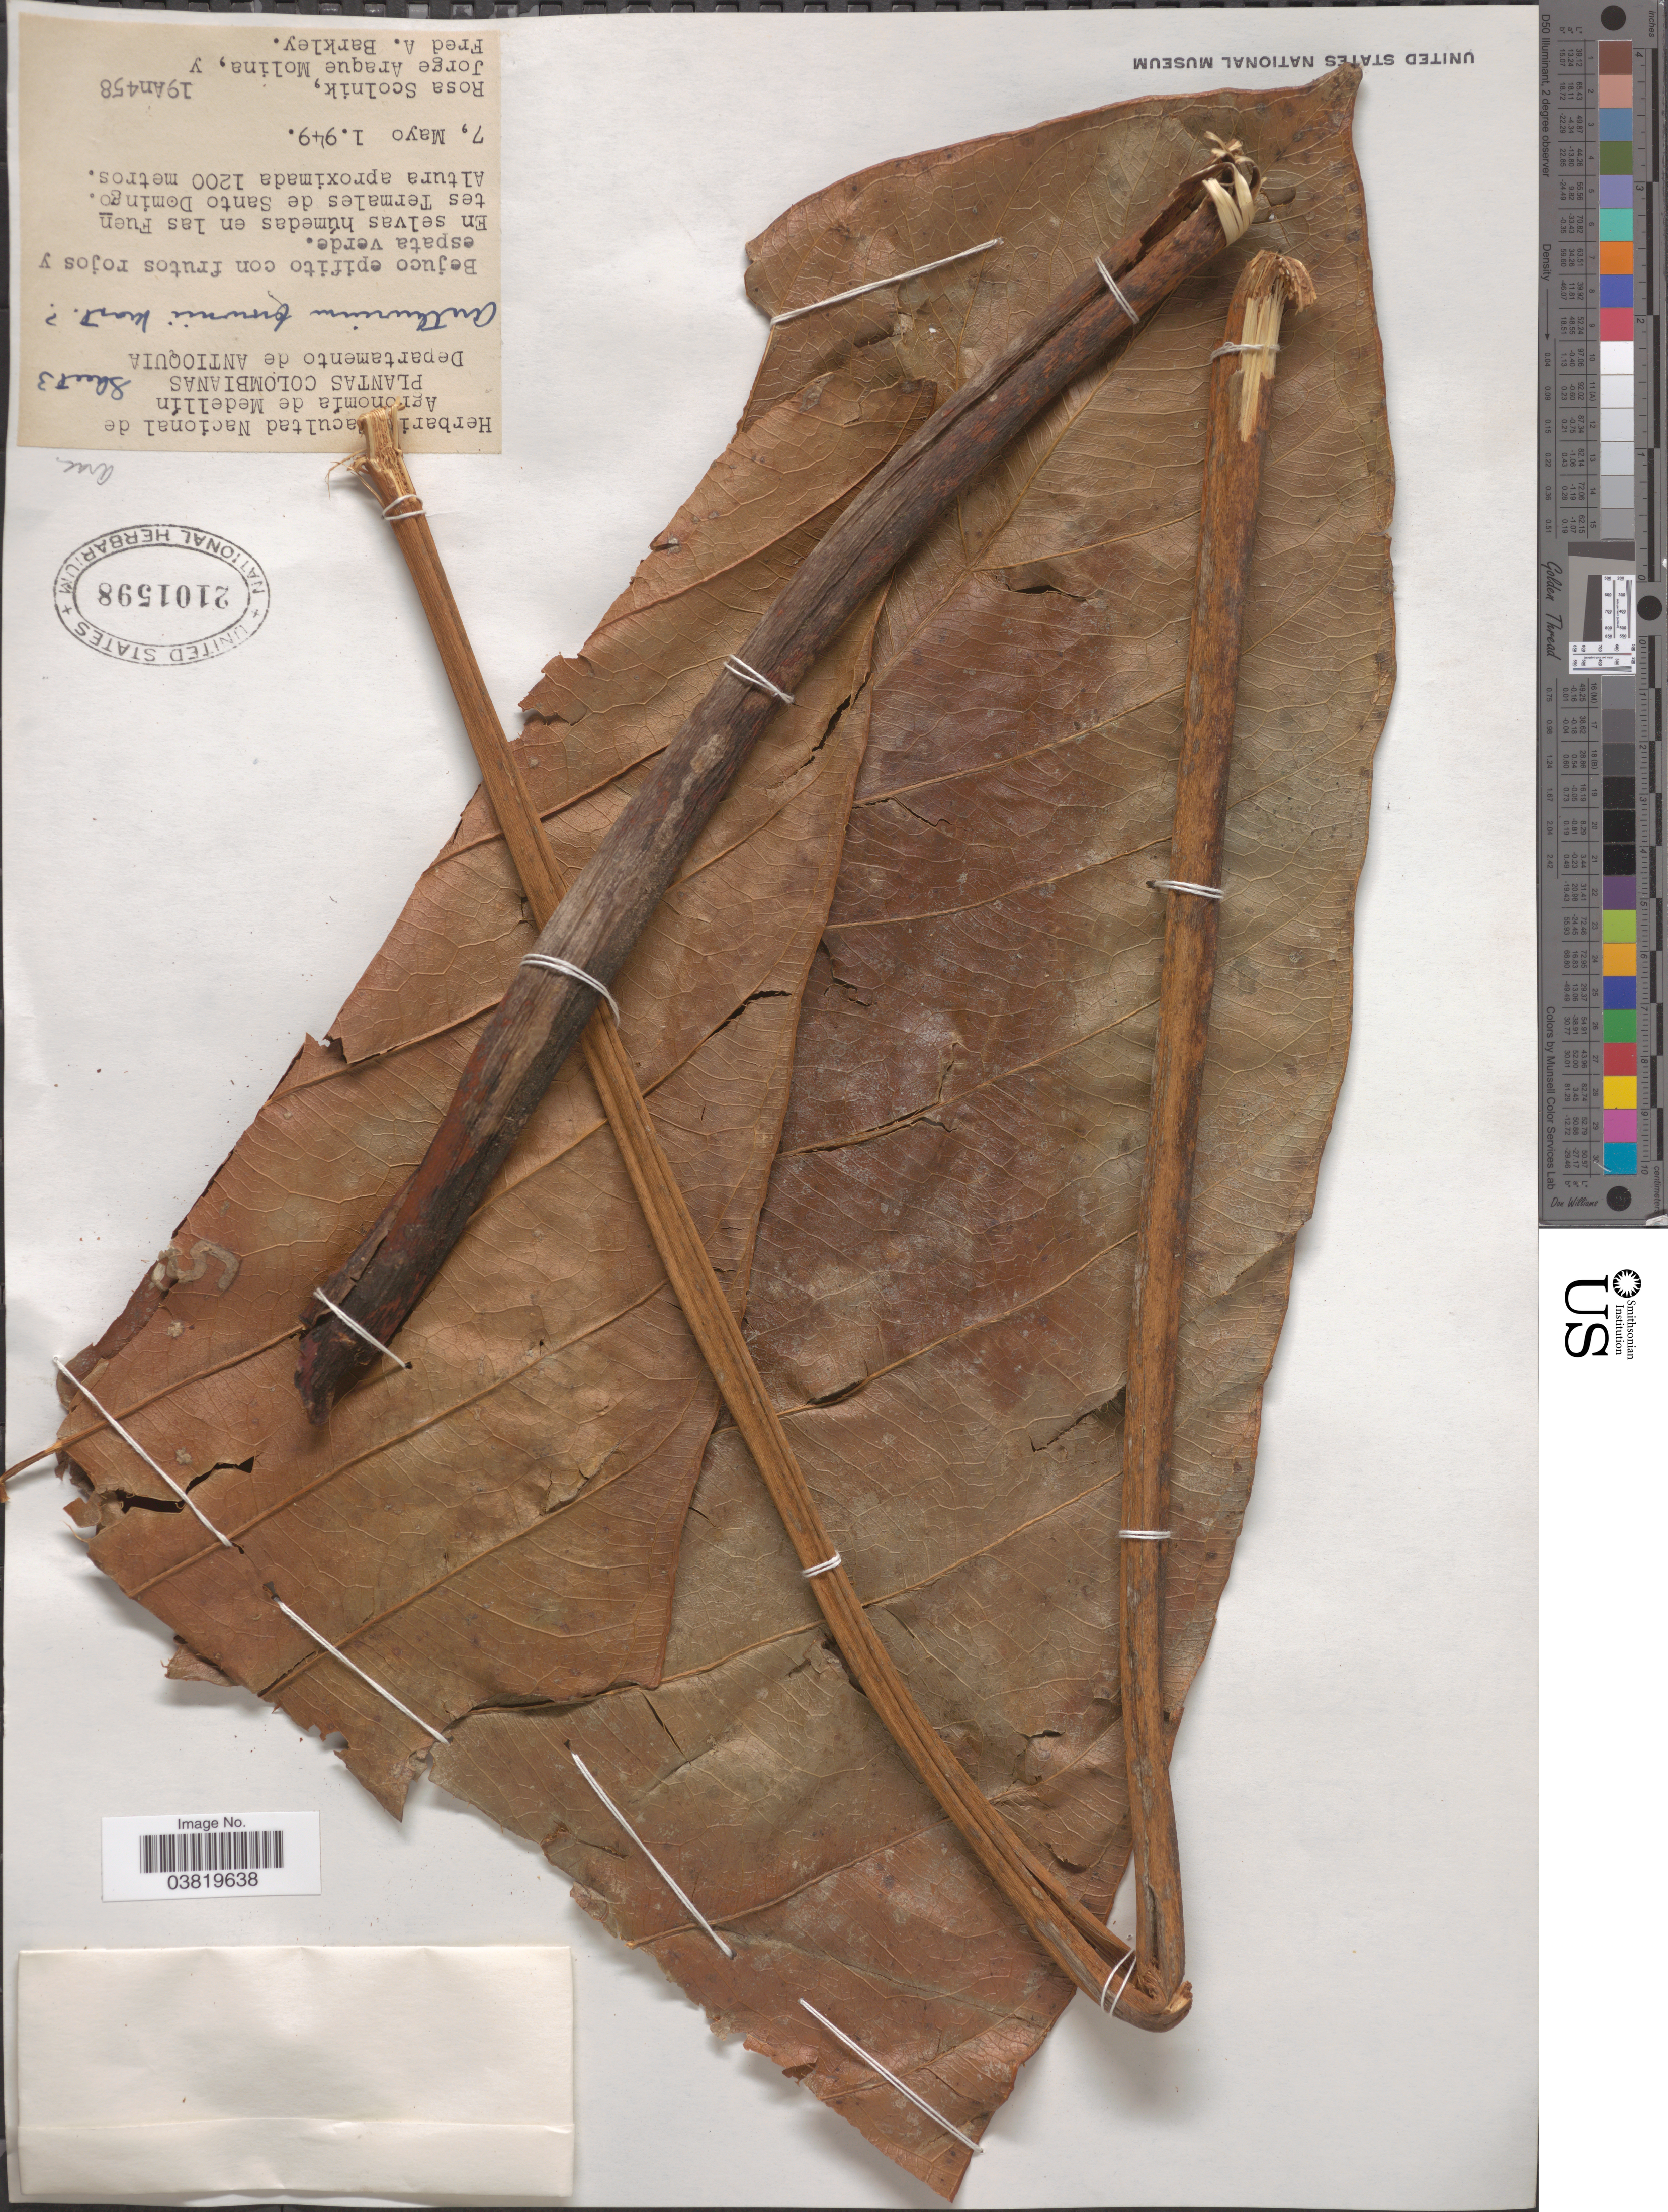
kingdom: Plantae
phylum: Tracheophyta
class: Liliopsida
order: Alismatales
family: Araceae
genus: Anthurium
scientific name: Anthurium brownii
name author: Mast.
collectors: R. Scolnik, J. Araque Molina & F. A. Barkley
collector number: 19An458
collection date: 1949-05-07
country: Colombia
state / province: Antioquia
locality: Departamento de Antioquia. En las Fuentes Termales de Santo Domingo.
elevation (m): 1200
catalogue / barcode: US 2101598